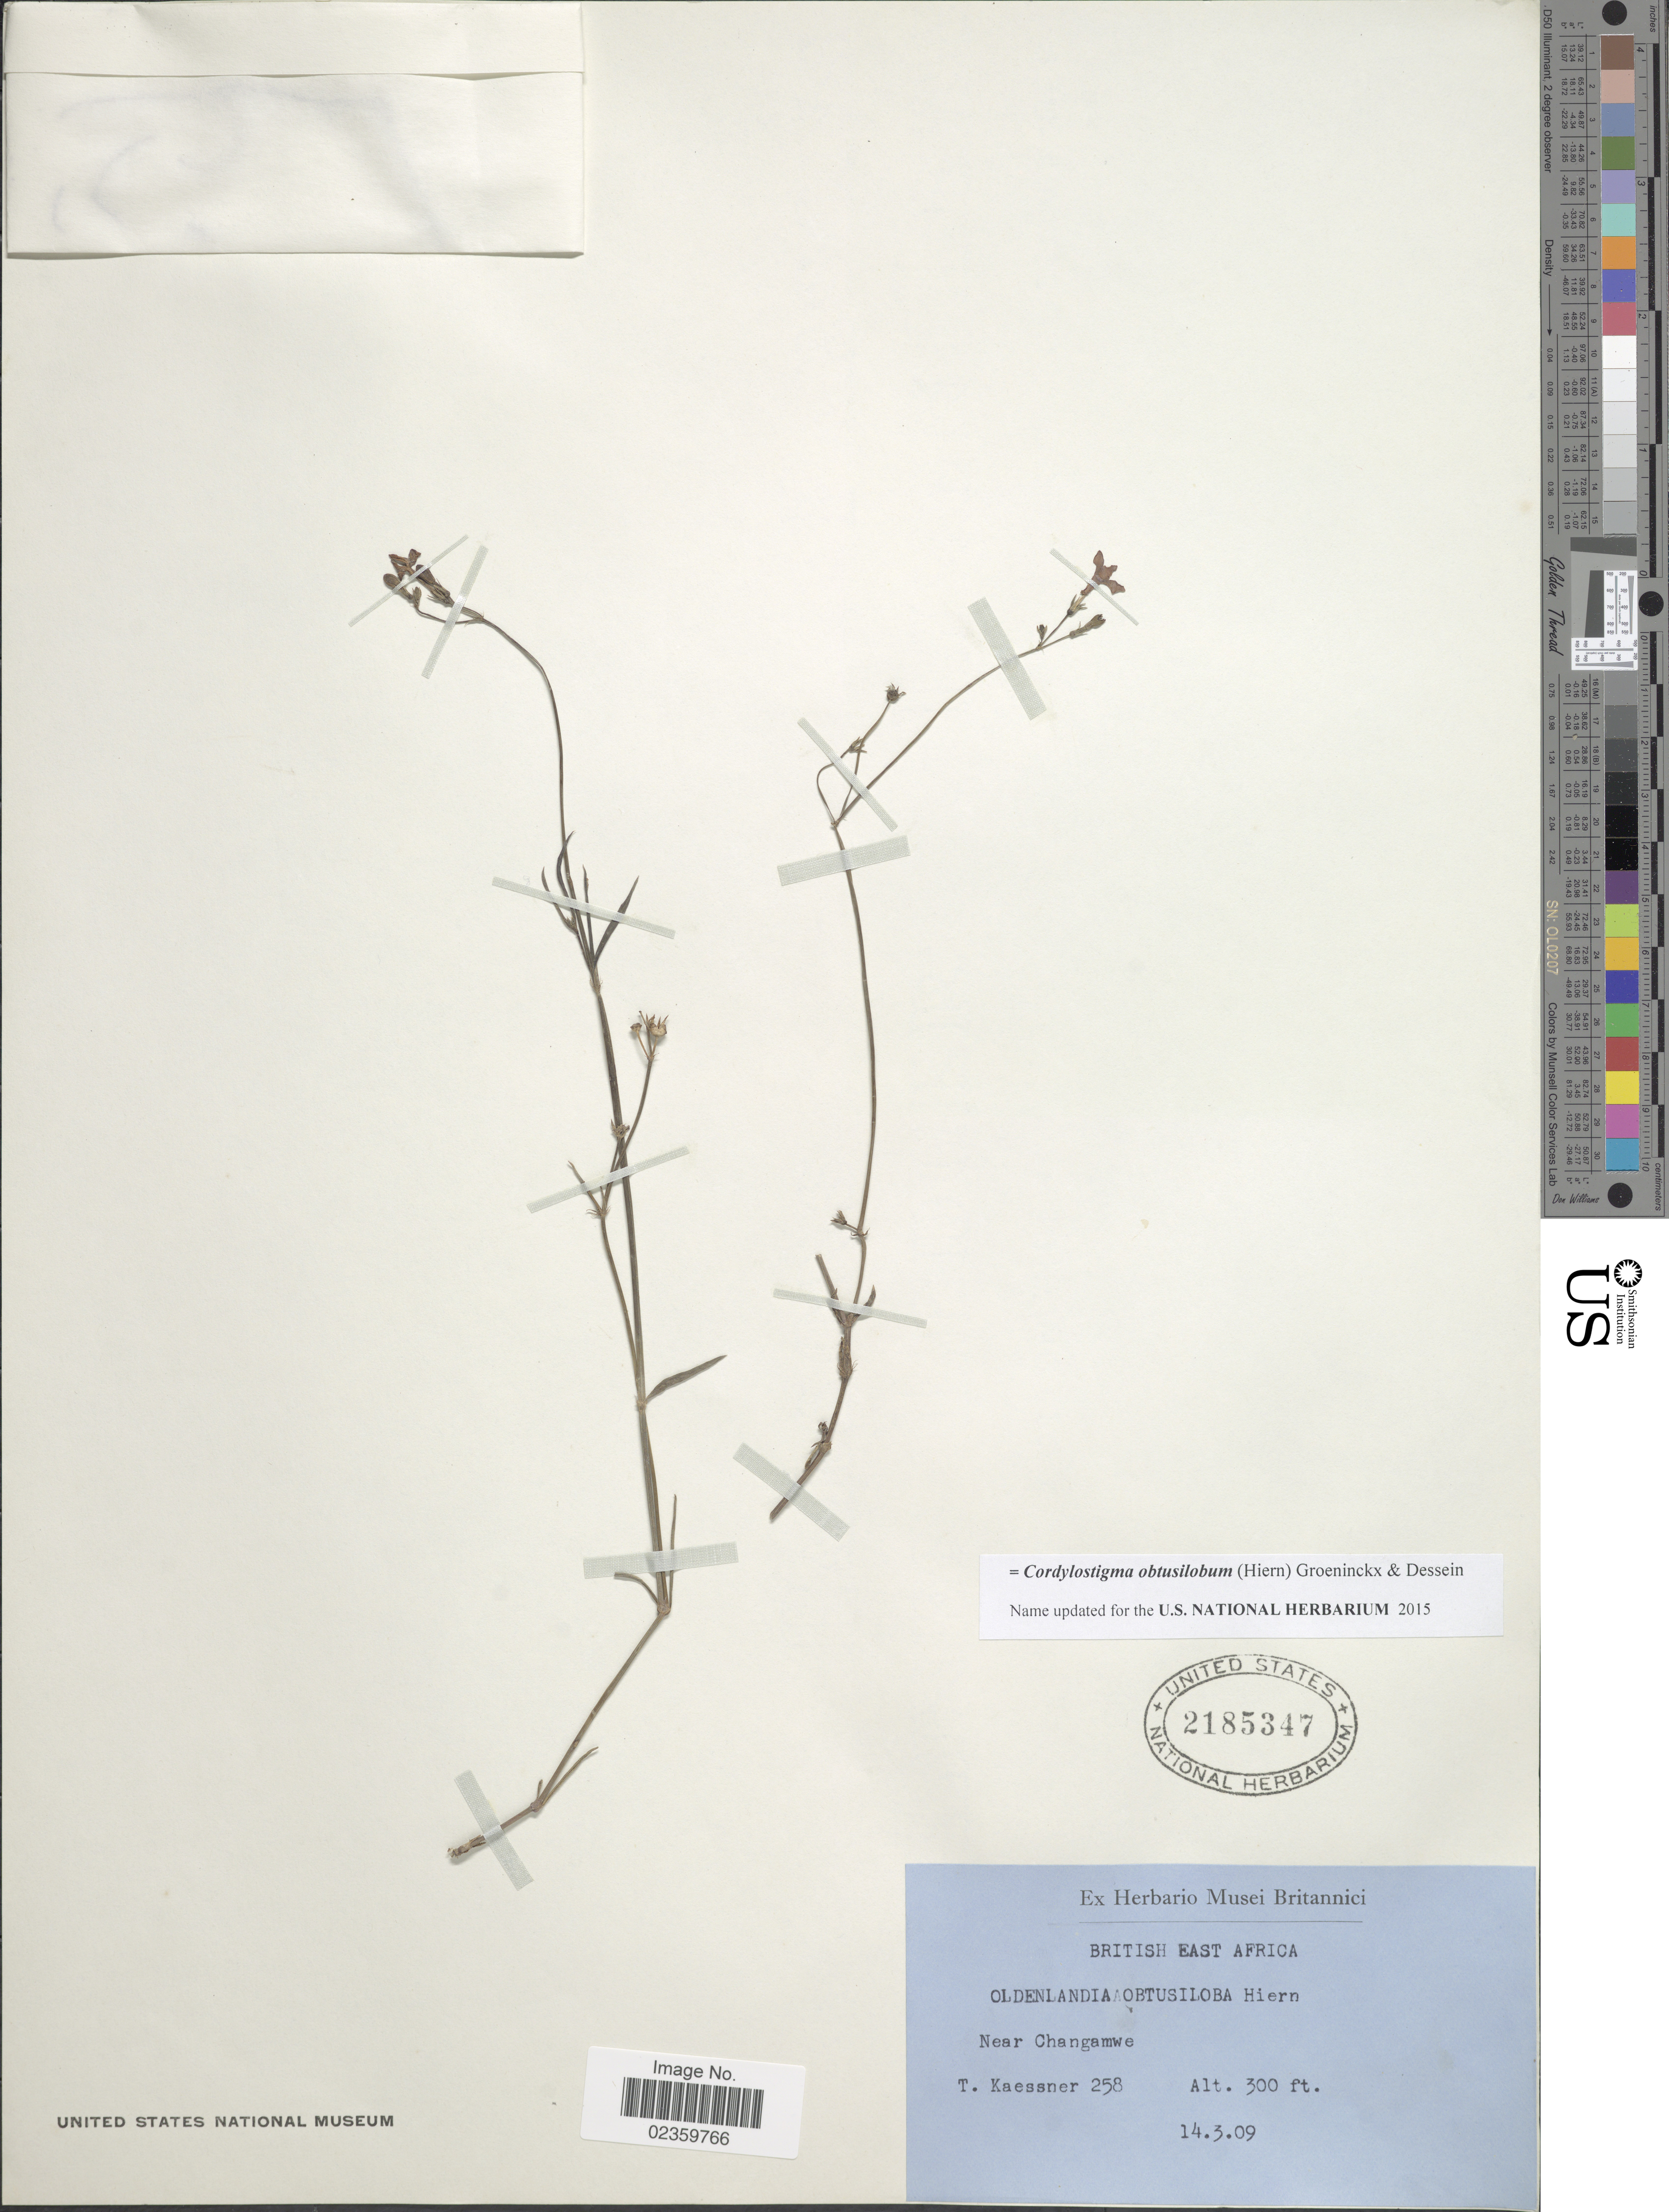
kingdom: Plantae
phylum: Tracheophyta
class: Magnoliopsida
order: Gentianales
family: Rubiaceae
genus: Cordylostigma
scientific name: Cordylostigma obtusilobum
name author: (Hiern) Groeninckx & Dessein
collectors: T. Kaessner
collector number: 258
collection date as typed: Transcribed d/m/y: 14/3/9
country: Kenya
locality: British East Africa, Near Changamwe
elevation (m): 914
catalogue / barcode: US 2185347